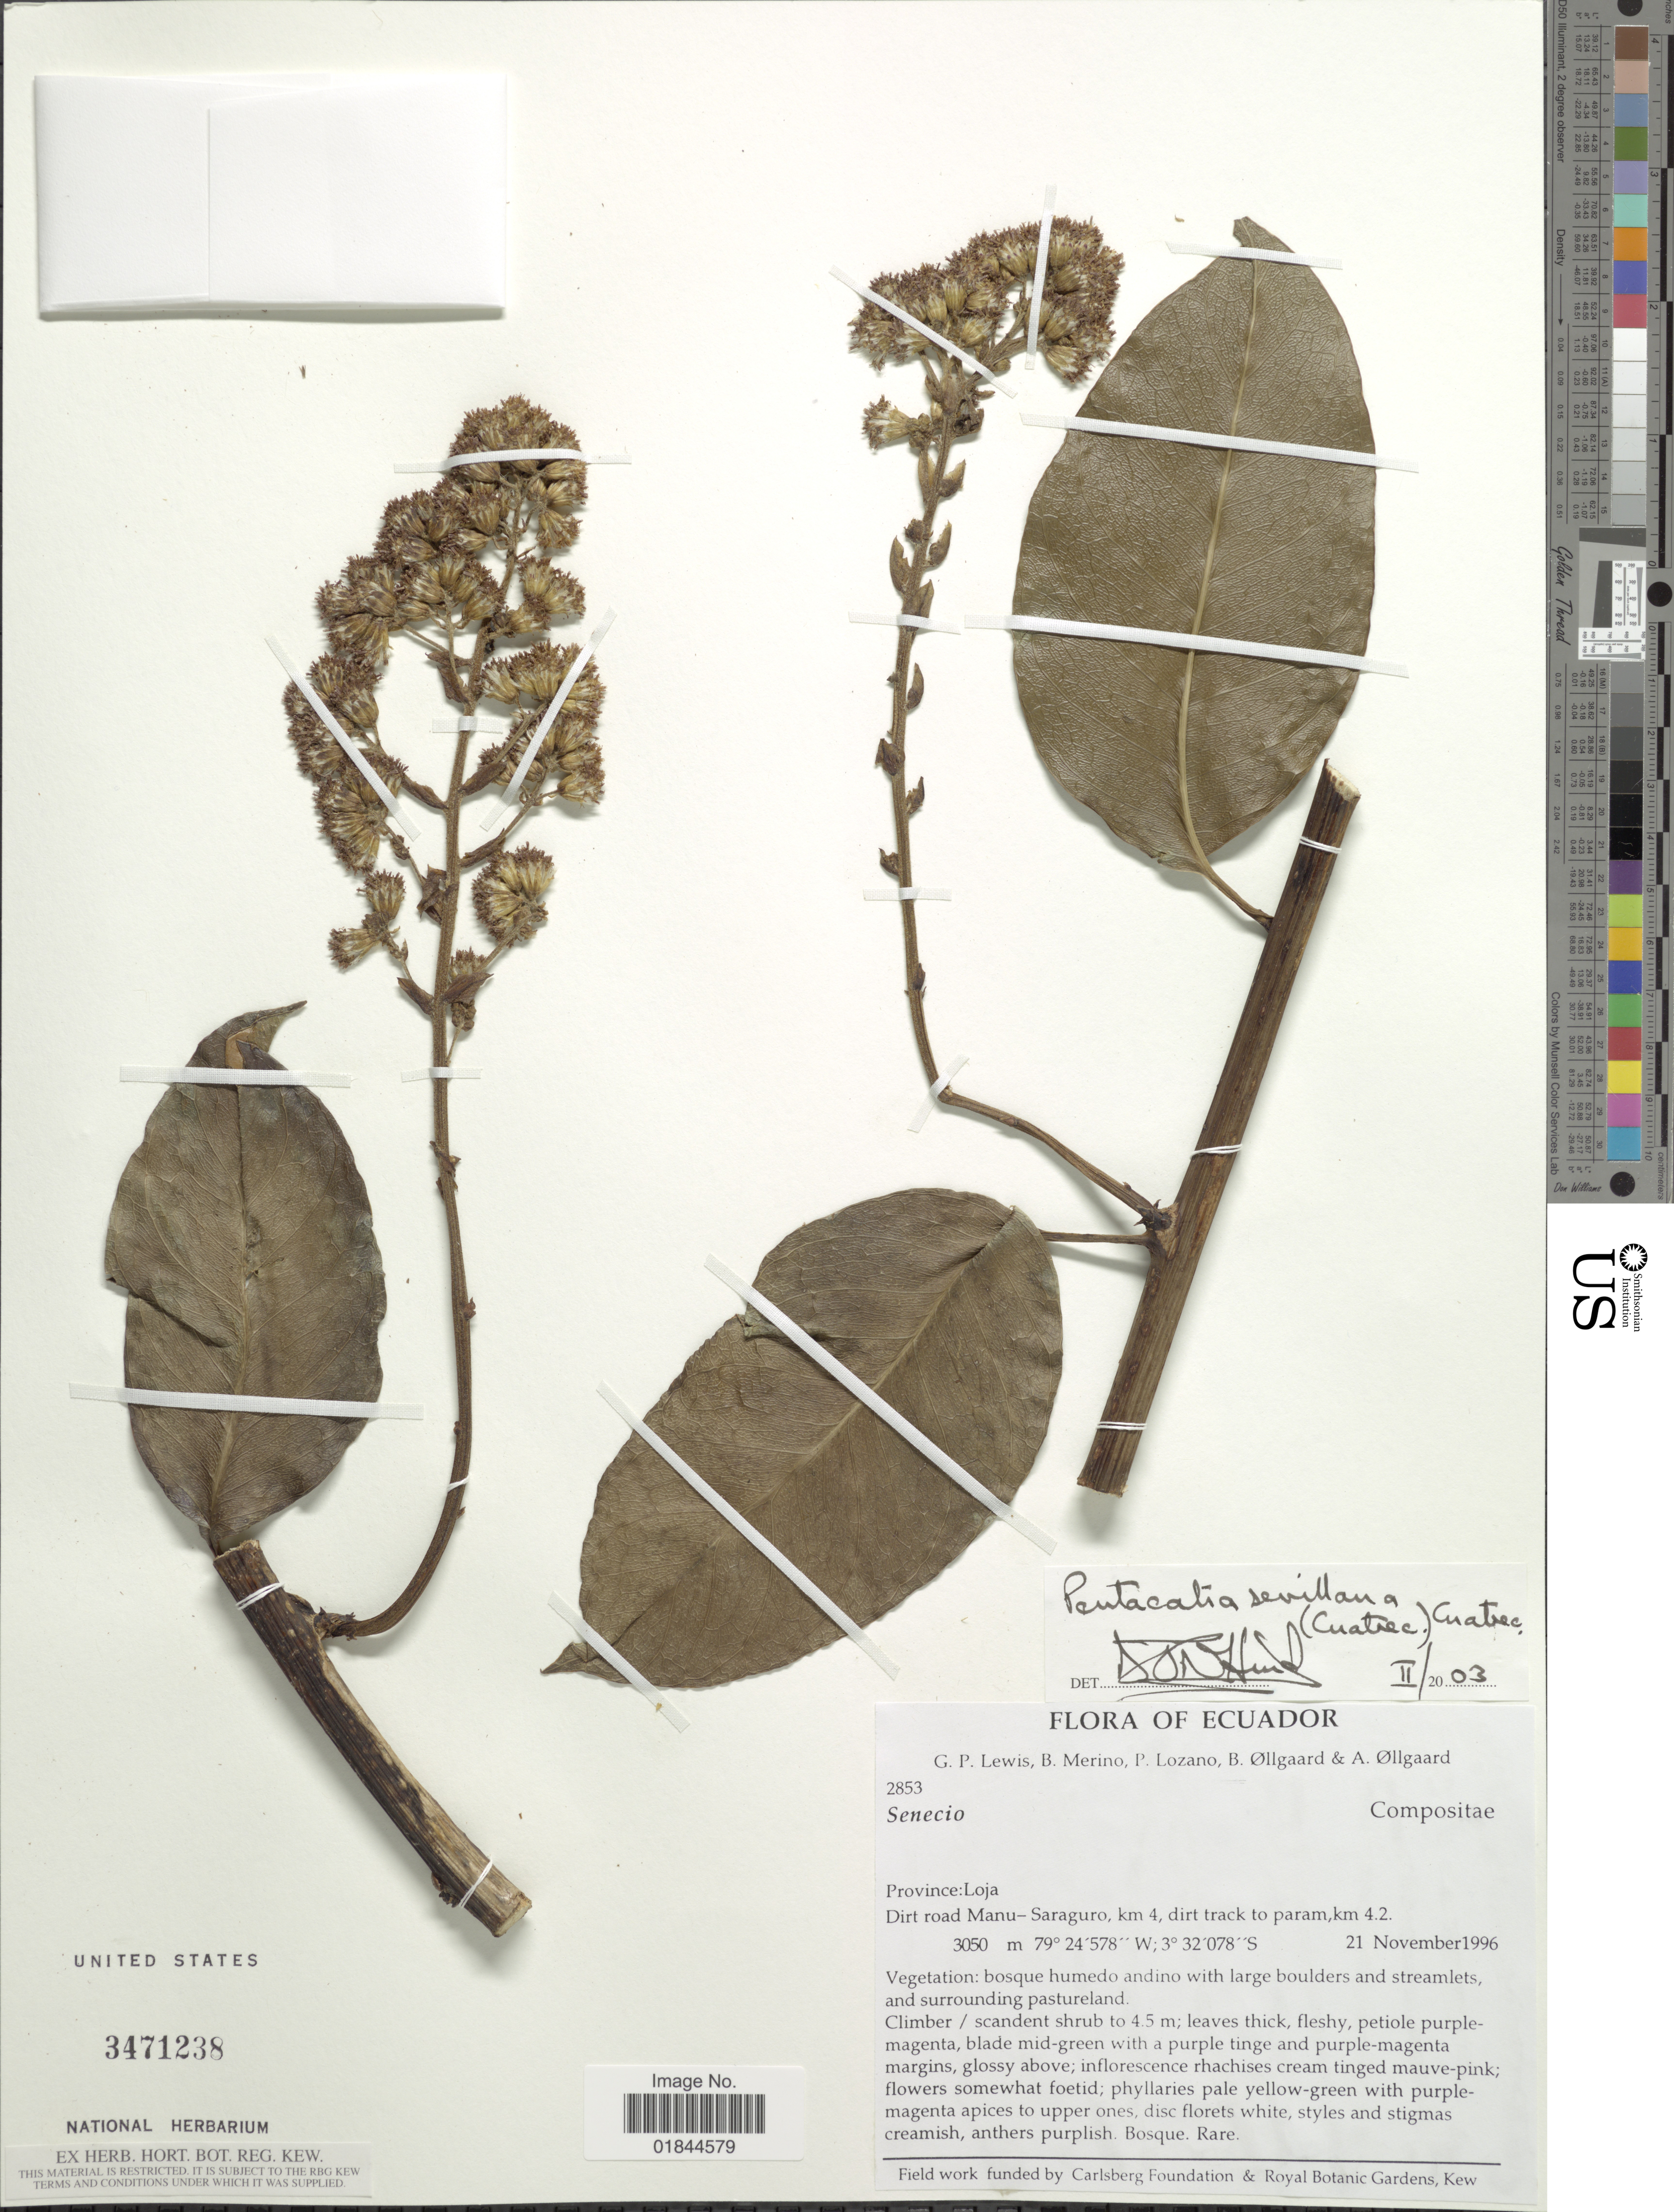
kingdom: Plantae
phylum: Tracheophyta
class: Magnoliopsida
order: Asterales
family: Asteraceae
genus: Pentacalia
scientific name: Pentacalia sevillana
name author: (Cuatrec.) Cuatrec.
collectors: G. P. Lewis, B. Merino, P. Lozano, B. Øllgaard & A. Øllgaard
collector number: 2853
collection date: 1996-11-21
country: Ecuador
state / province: Loja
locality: Dirt road Manu-Saraguro, km 4, dirt track to param, km 4.2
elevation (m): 3050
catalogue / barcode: US 3471238